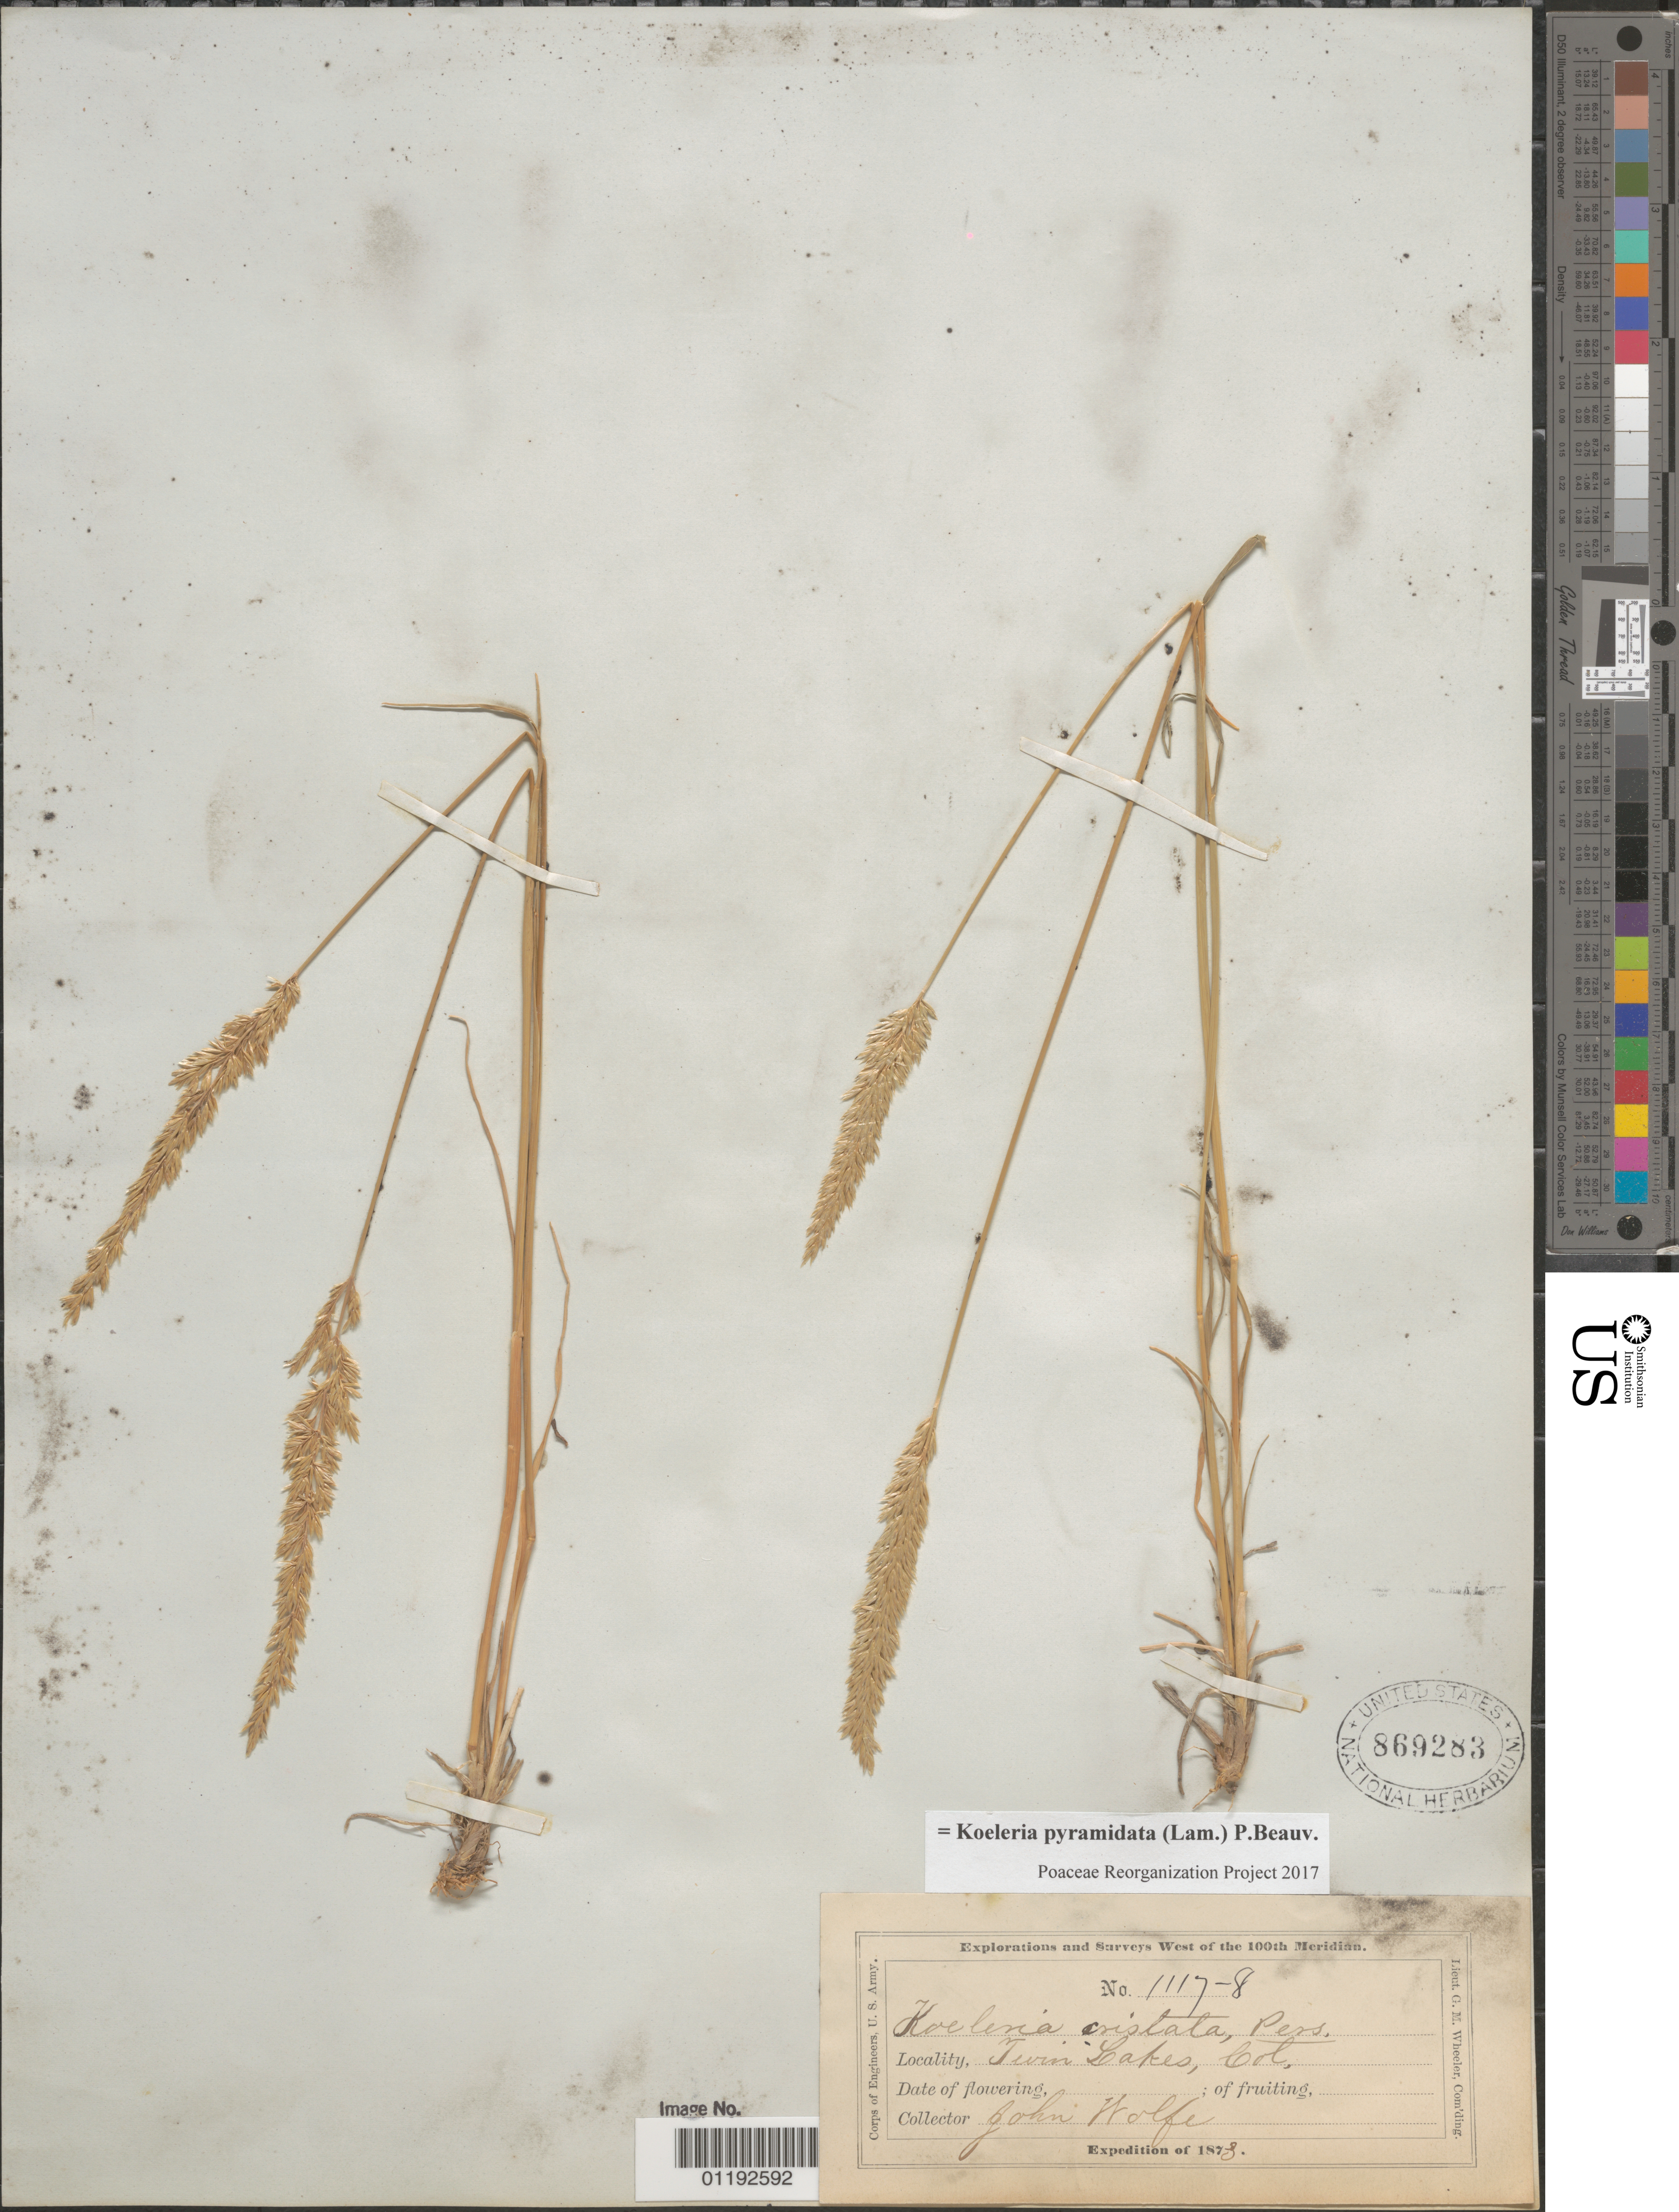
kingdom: Plantae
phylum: Tracheophyta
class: Liliopsida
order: Poales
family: Poaceae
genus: Koeleria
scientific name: Koeleria pyramidata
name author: (Lam.) P. Beauv.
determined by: Poaceae Reorganization Project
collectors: J. Wolf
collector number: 1117-8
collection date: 1873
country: United States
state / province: Colorado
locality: Twin Lakes, Col Ter.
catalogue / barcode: US 869283